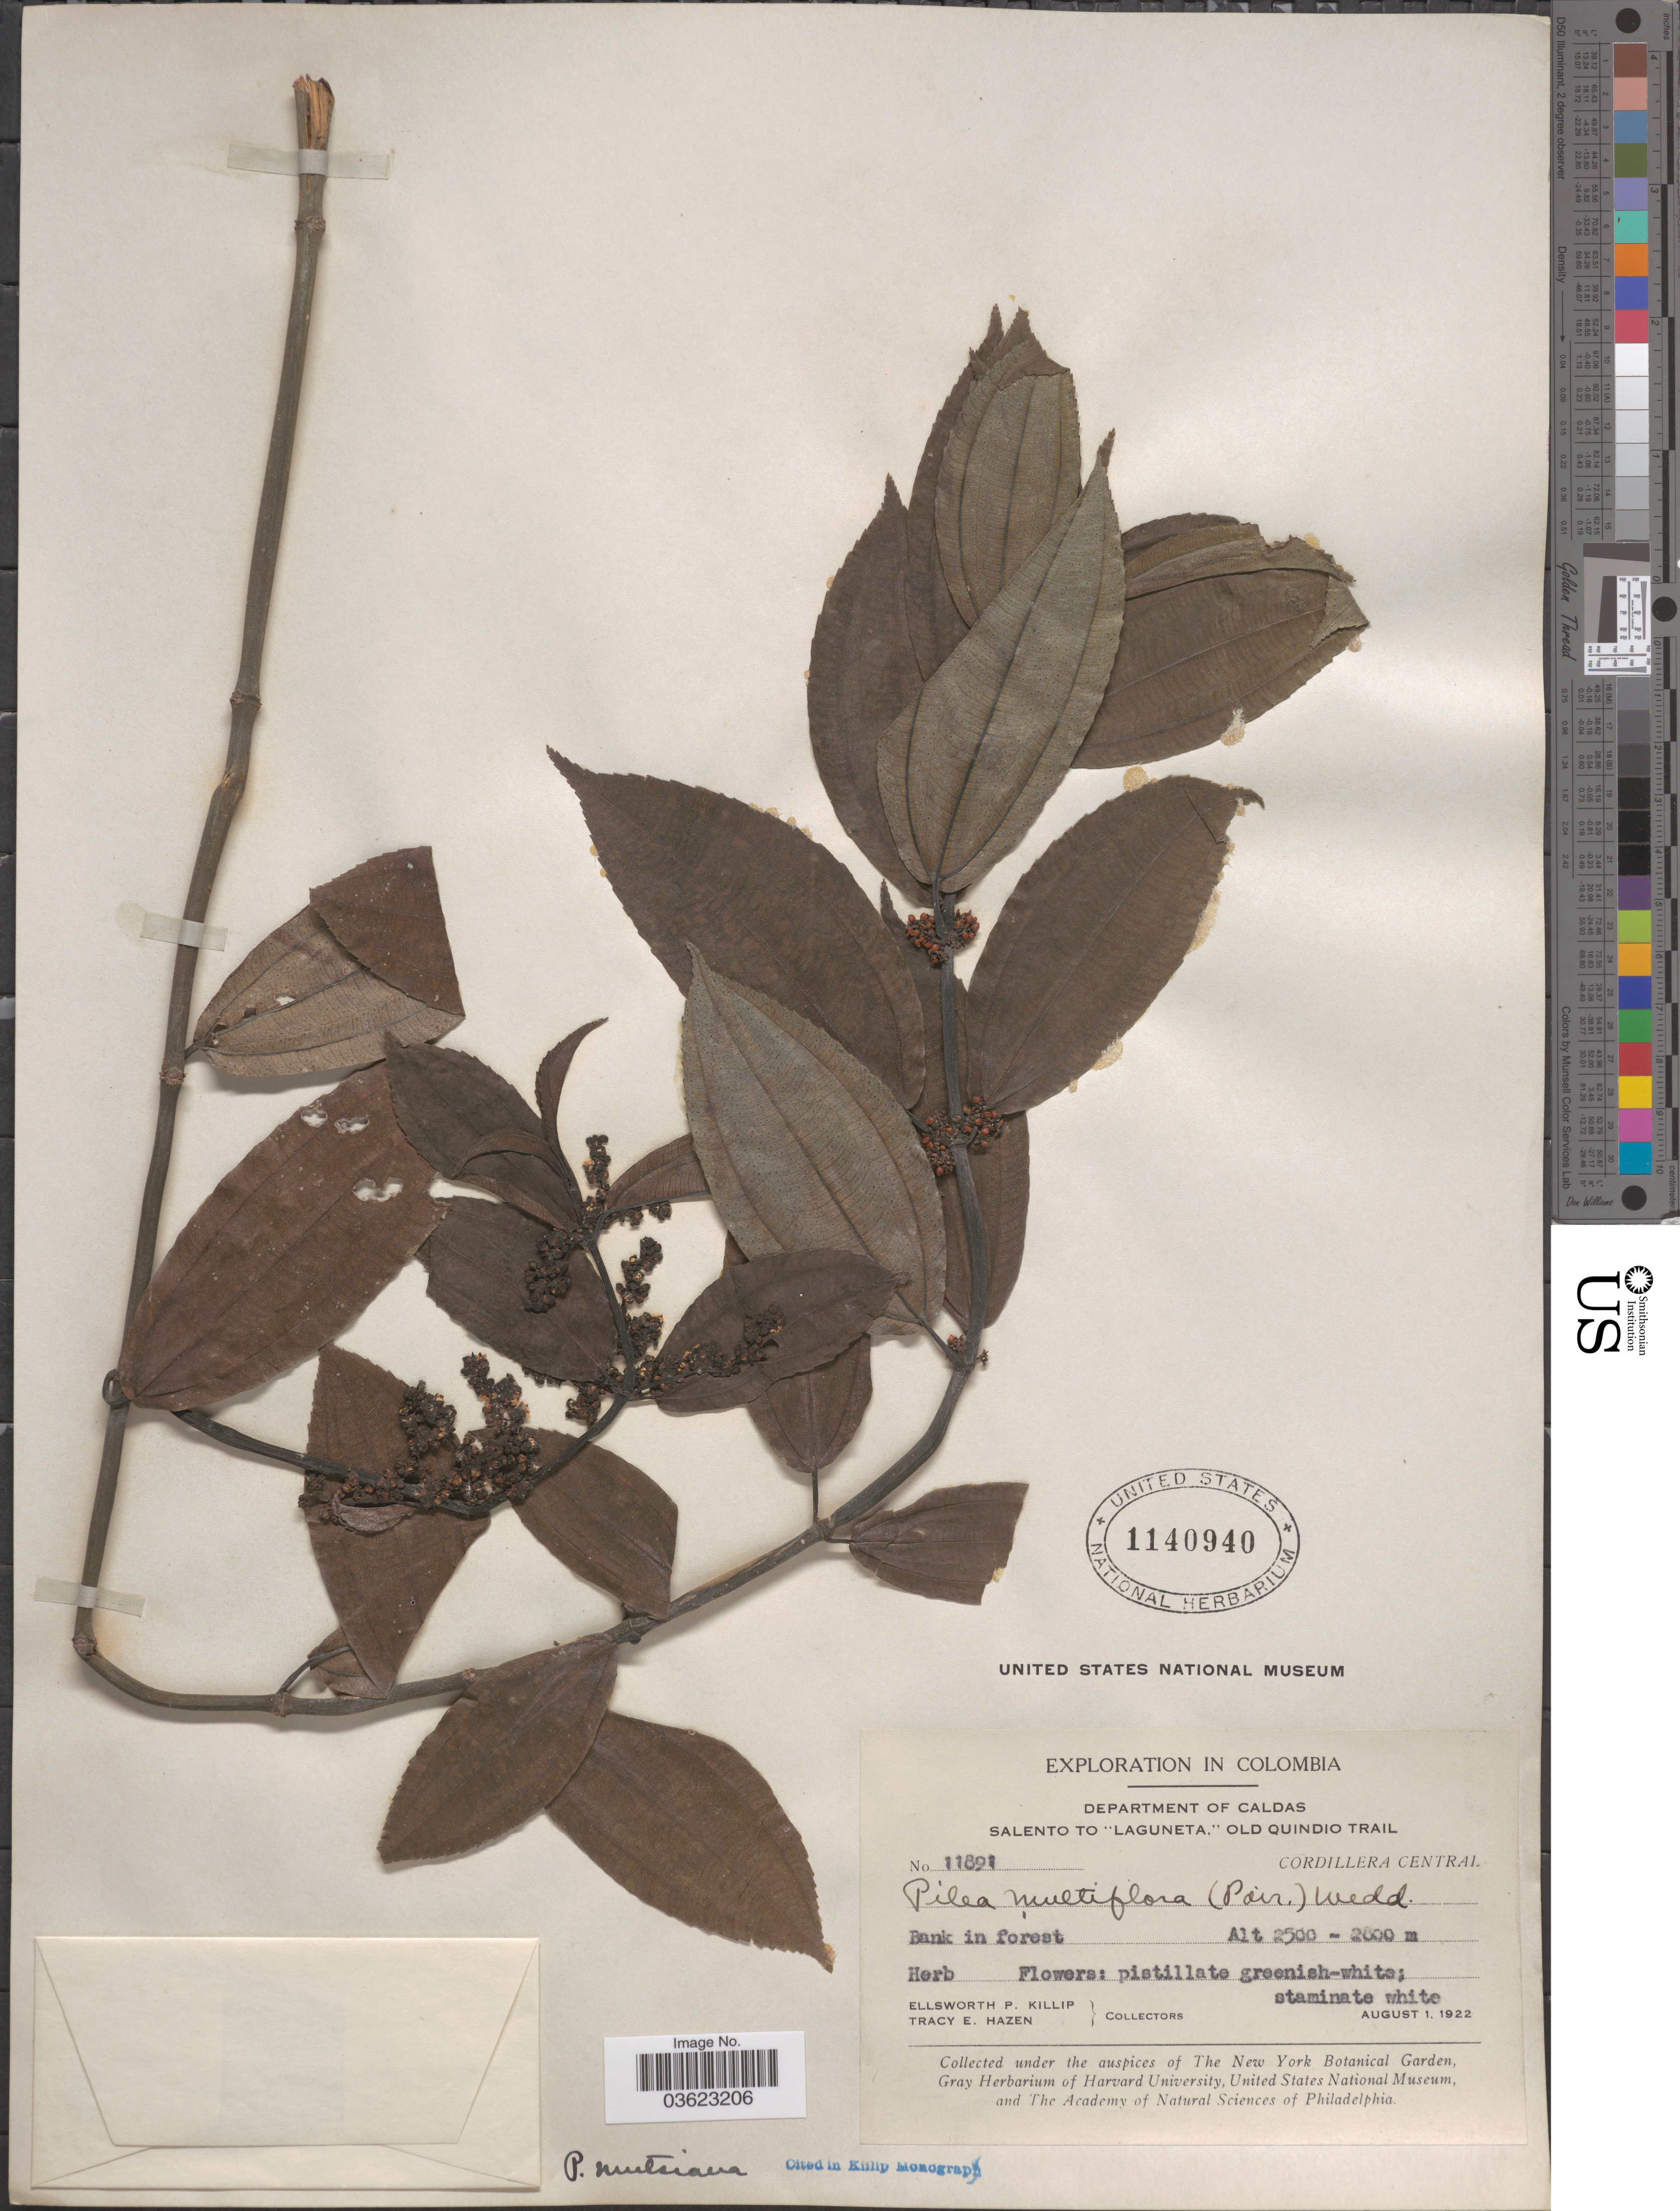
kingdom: Plantae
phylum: Tracheophyta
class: Magnoliopsida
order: Rosales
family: Urticaceae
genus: Pilea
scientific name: Pilea mutisiana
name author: Wedd.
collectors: E. P. Killip & T. E. Hazen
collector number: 11891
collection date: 1922-08-01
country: Colombia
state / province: Caldas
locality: Department of Caldas. Salento to "Laguneta," Old Quindio Trail. Cordillera Central.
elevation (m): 2500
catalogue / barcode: US 1140940